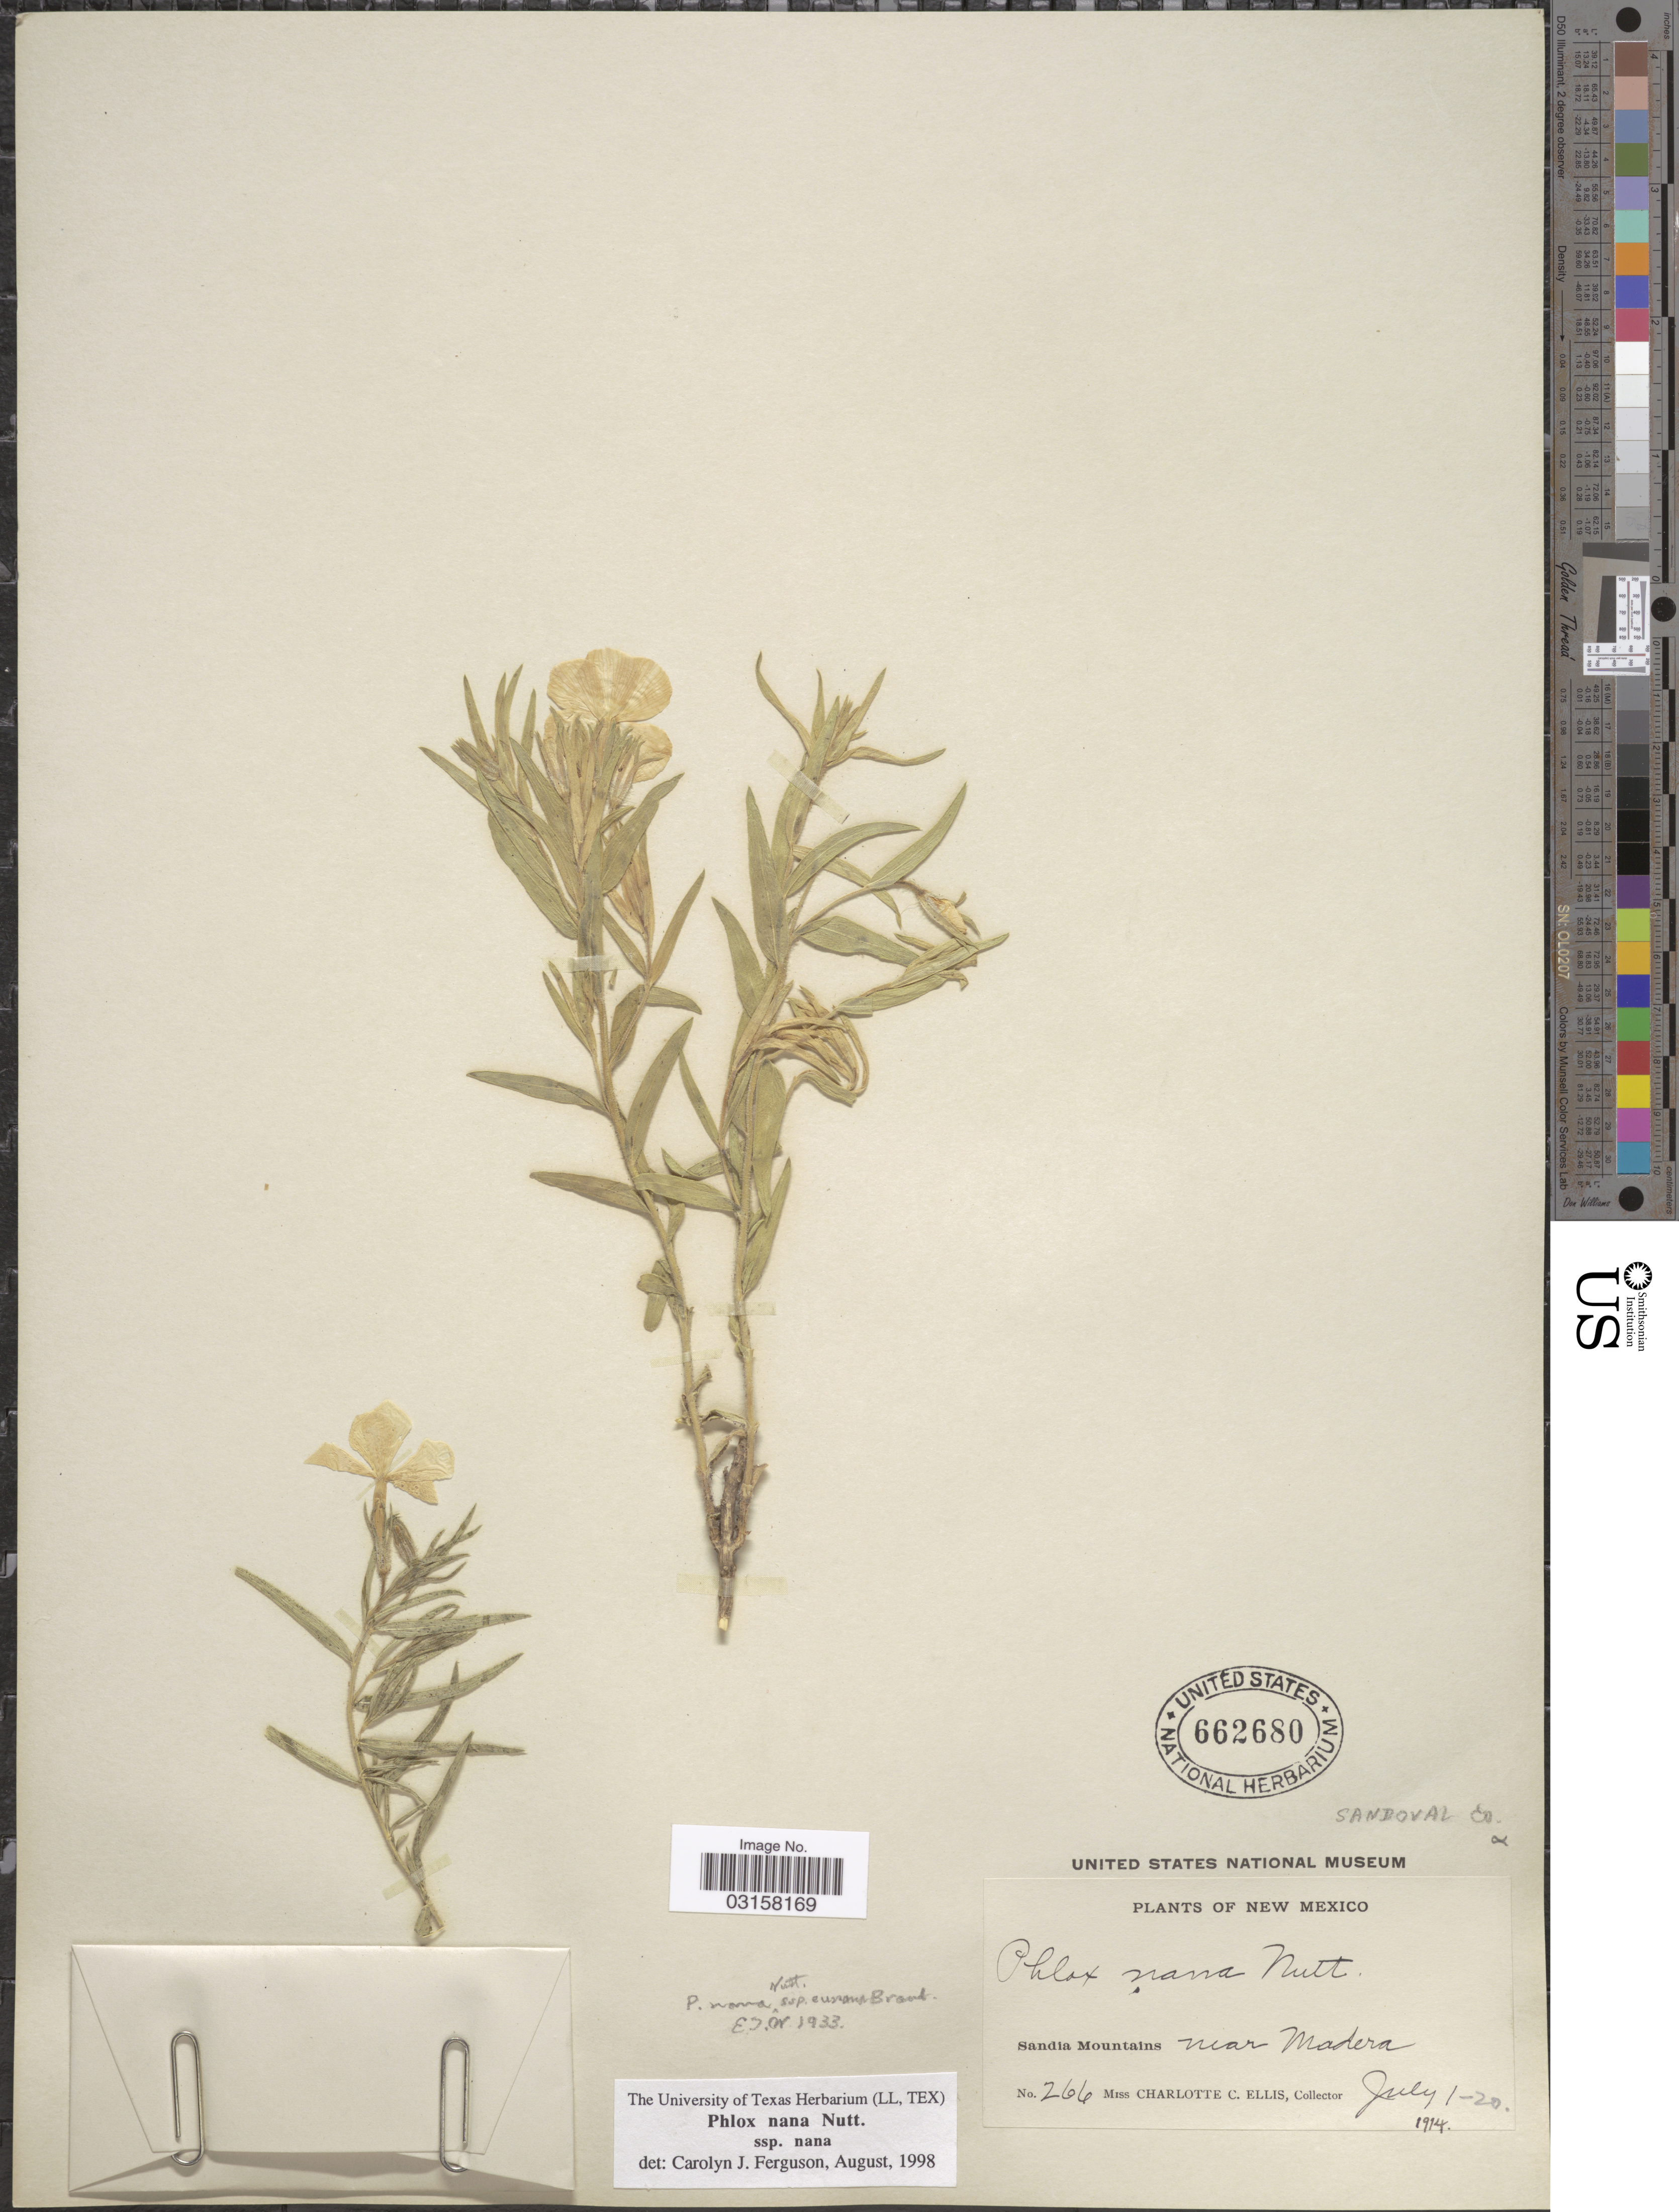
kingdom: Plantae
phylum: Tracheophyta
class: Magnoliopsida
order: Ericales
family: Polemoniaceae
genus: Phlox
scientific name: Phlox nana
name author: Nutt.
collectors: C. C. Ellis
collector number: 266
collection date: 1914-07-01/1914-07-20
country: United States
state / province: New Mexico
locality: Sandoval Co. Sandia Mountains near Madera.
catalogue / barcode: US 662680